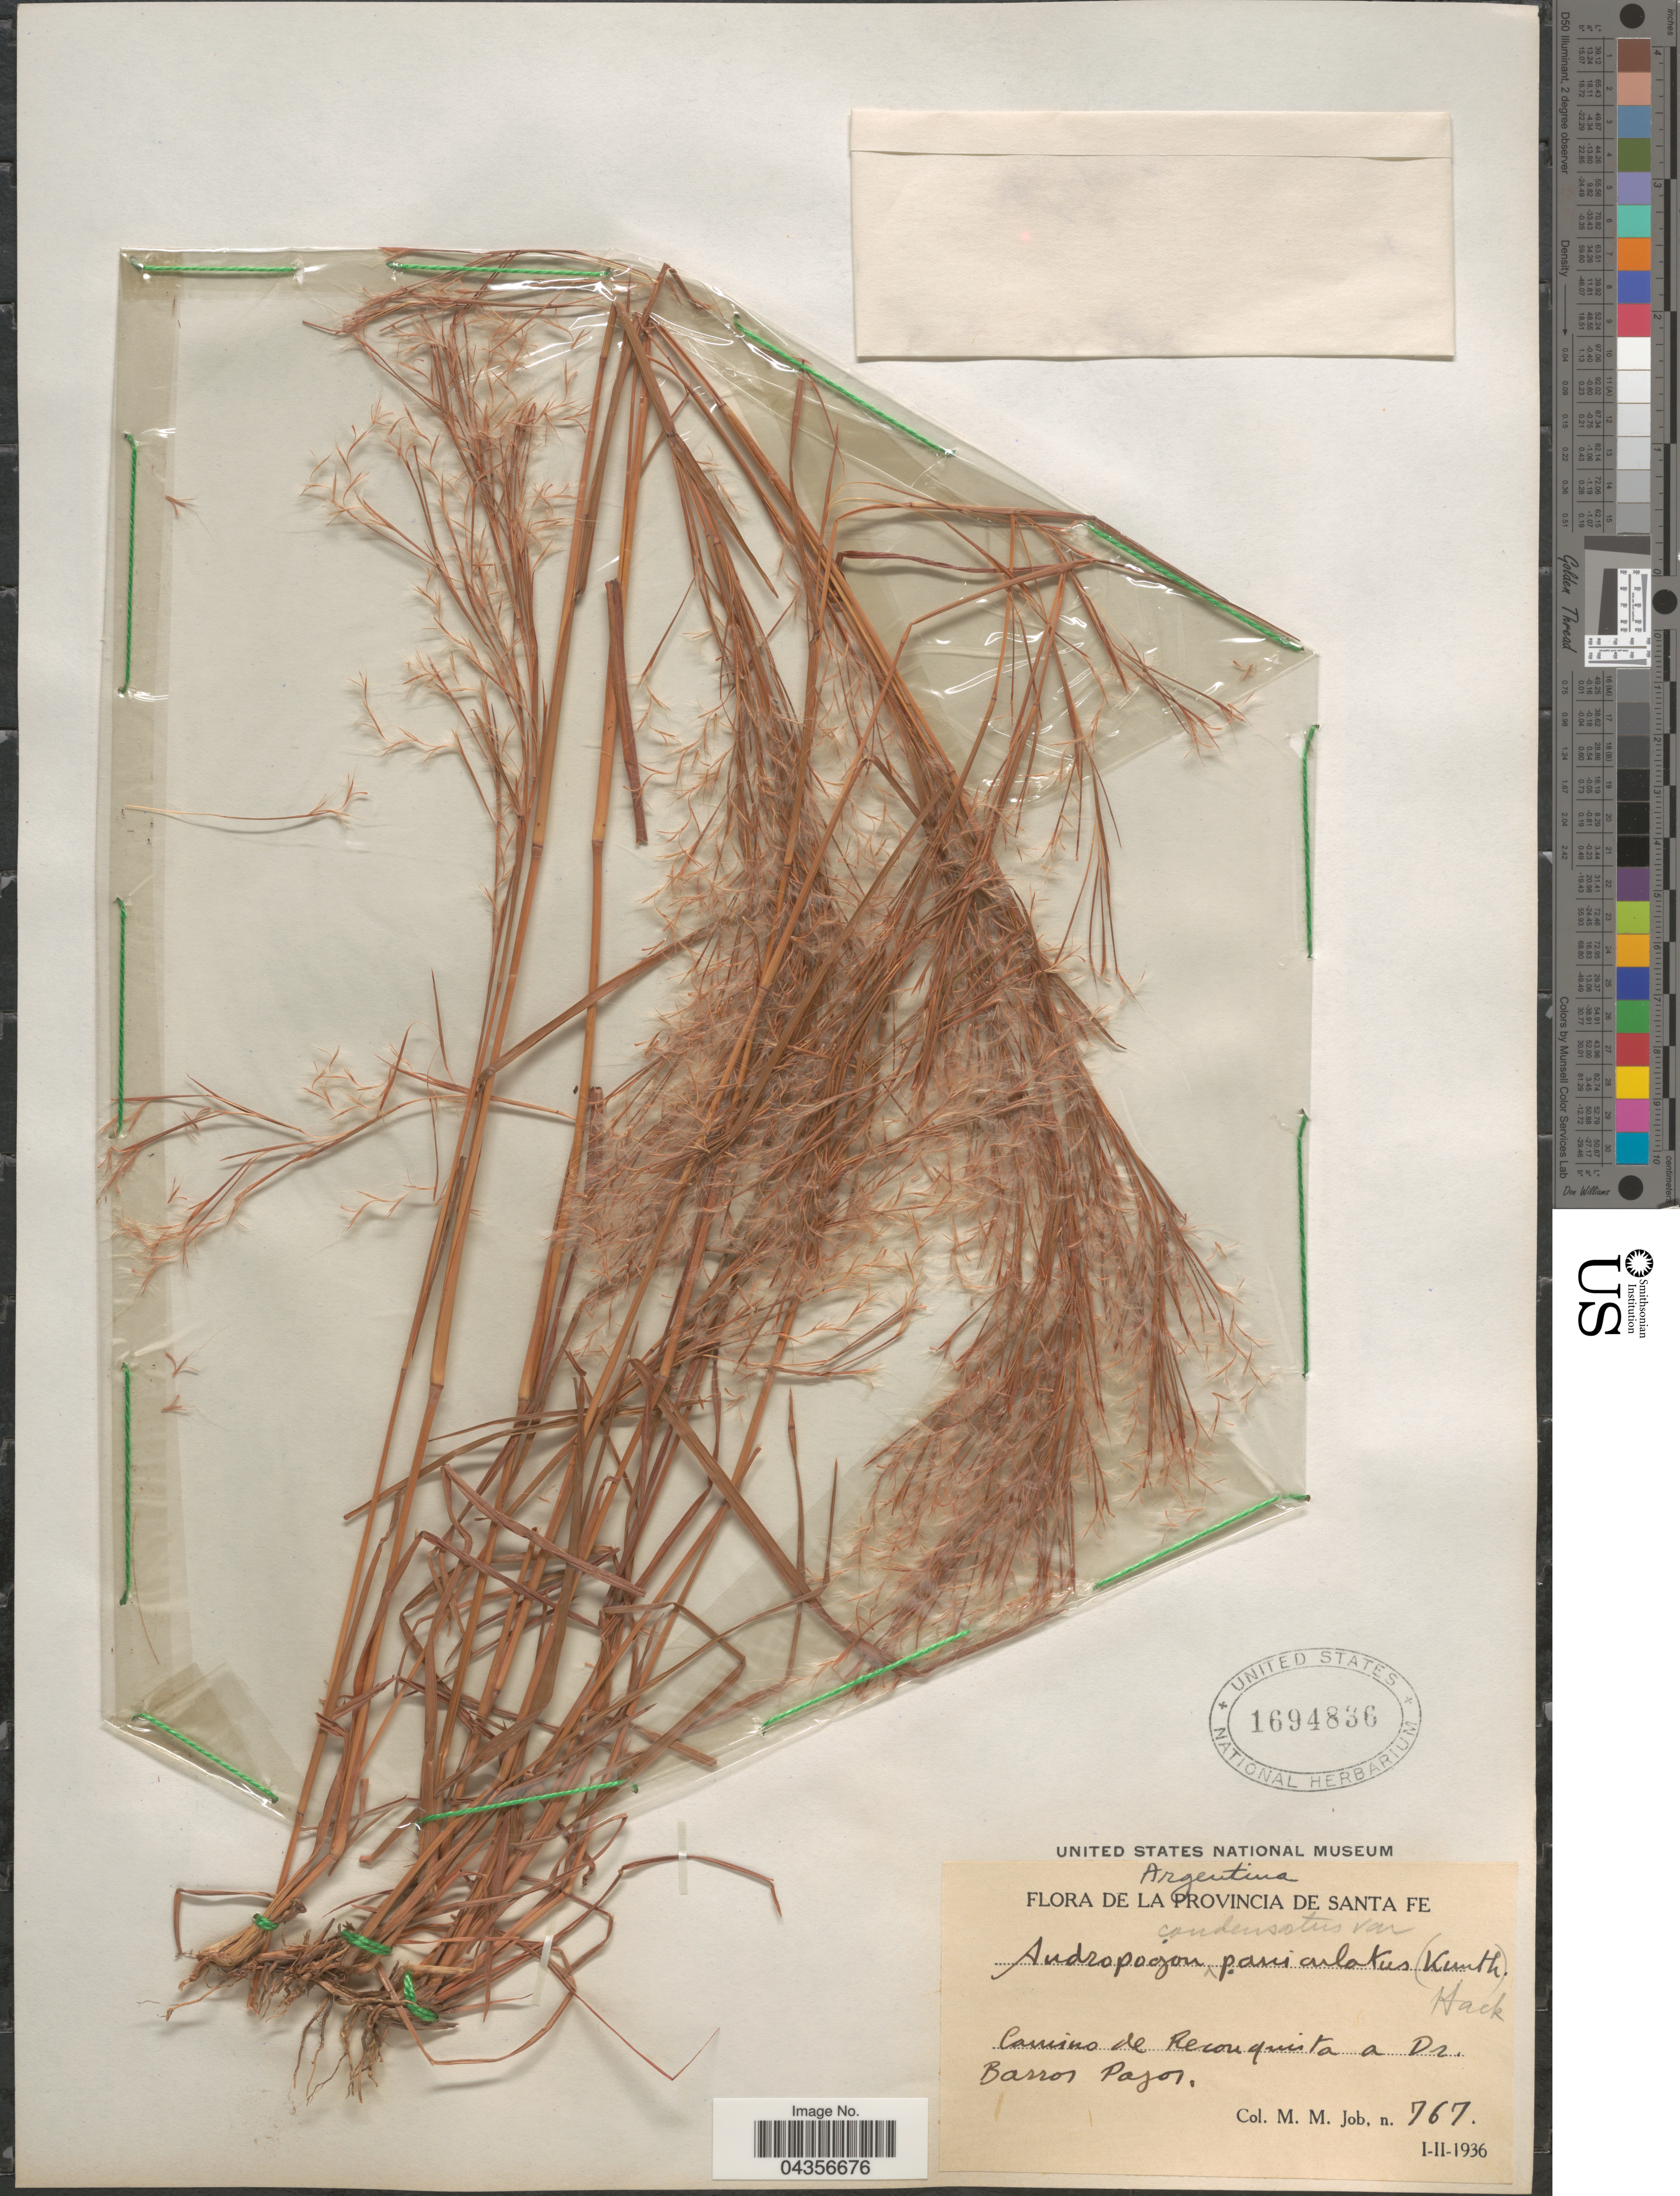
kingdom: Plantae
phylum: Tracheophyta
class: Liliopsida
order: Poales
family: Poaceae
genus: Schizachyrium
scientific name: Schizachyrium microstachyum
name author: (Desv. ex Ham.) Roseng. et al.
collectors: M. Job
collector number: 767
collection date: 1936-02-01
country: Argentina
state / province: Santa Fe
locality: Provincia de Santa Fe. Camino de Reconquista a Dr. Barros Pajos.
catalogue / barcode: US 1694836